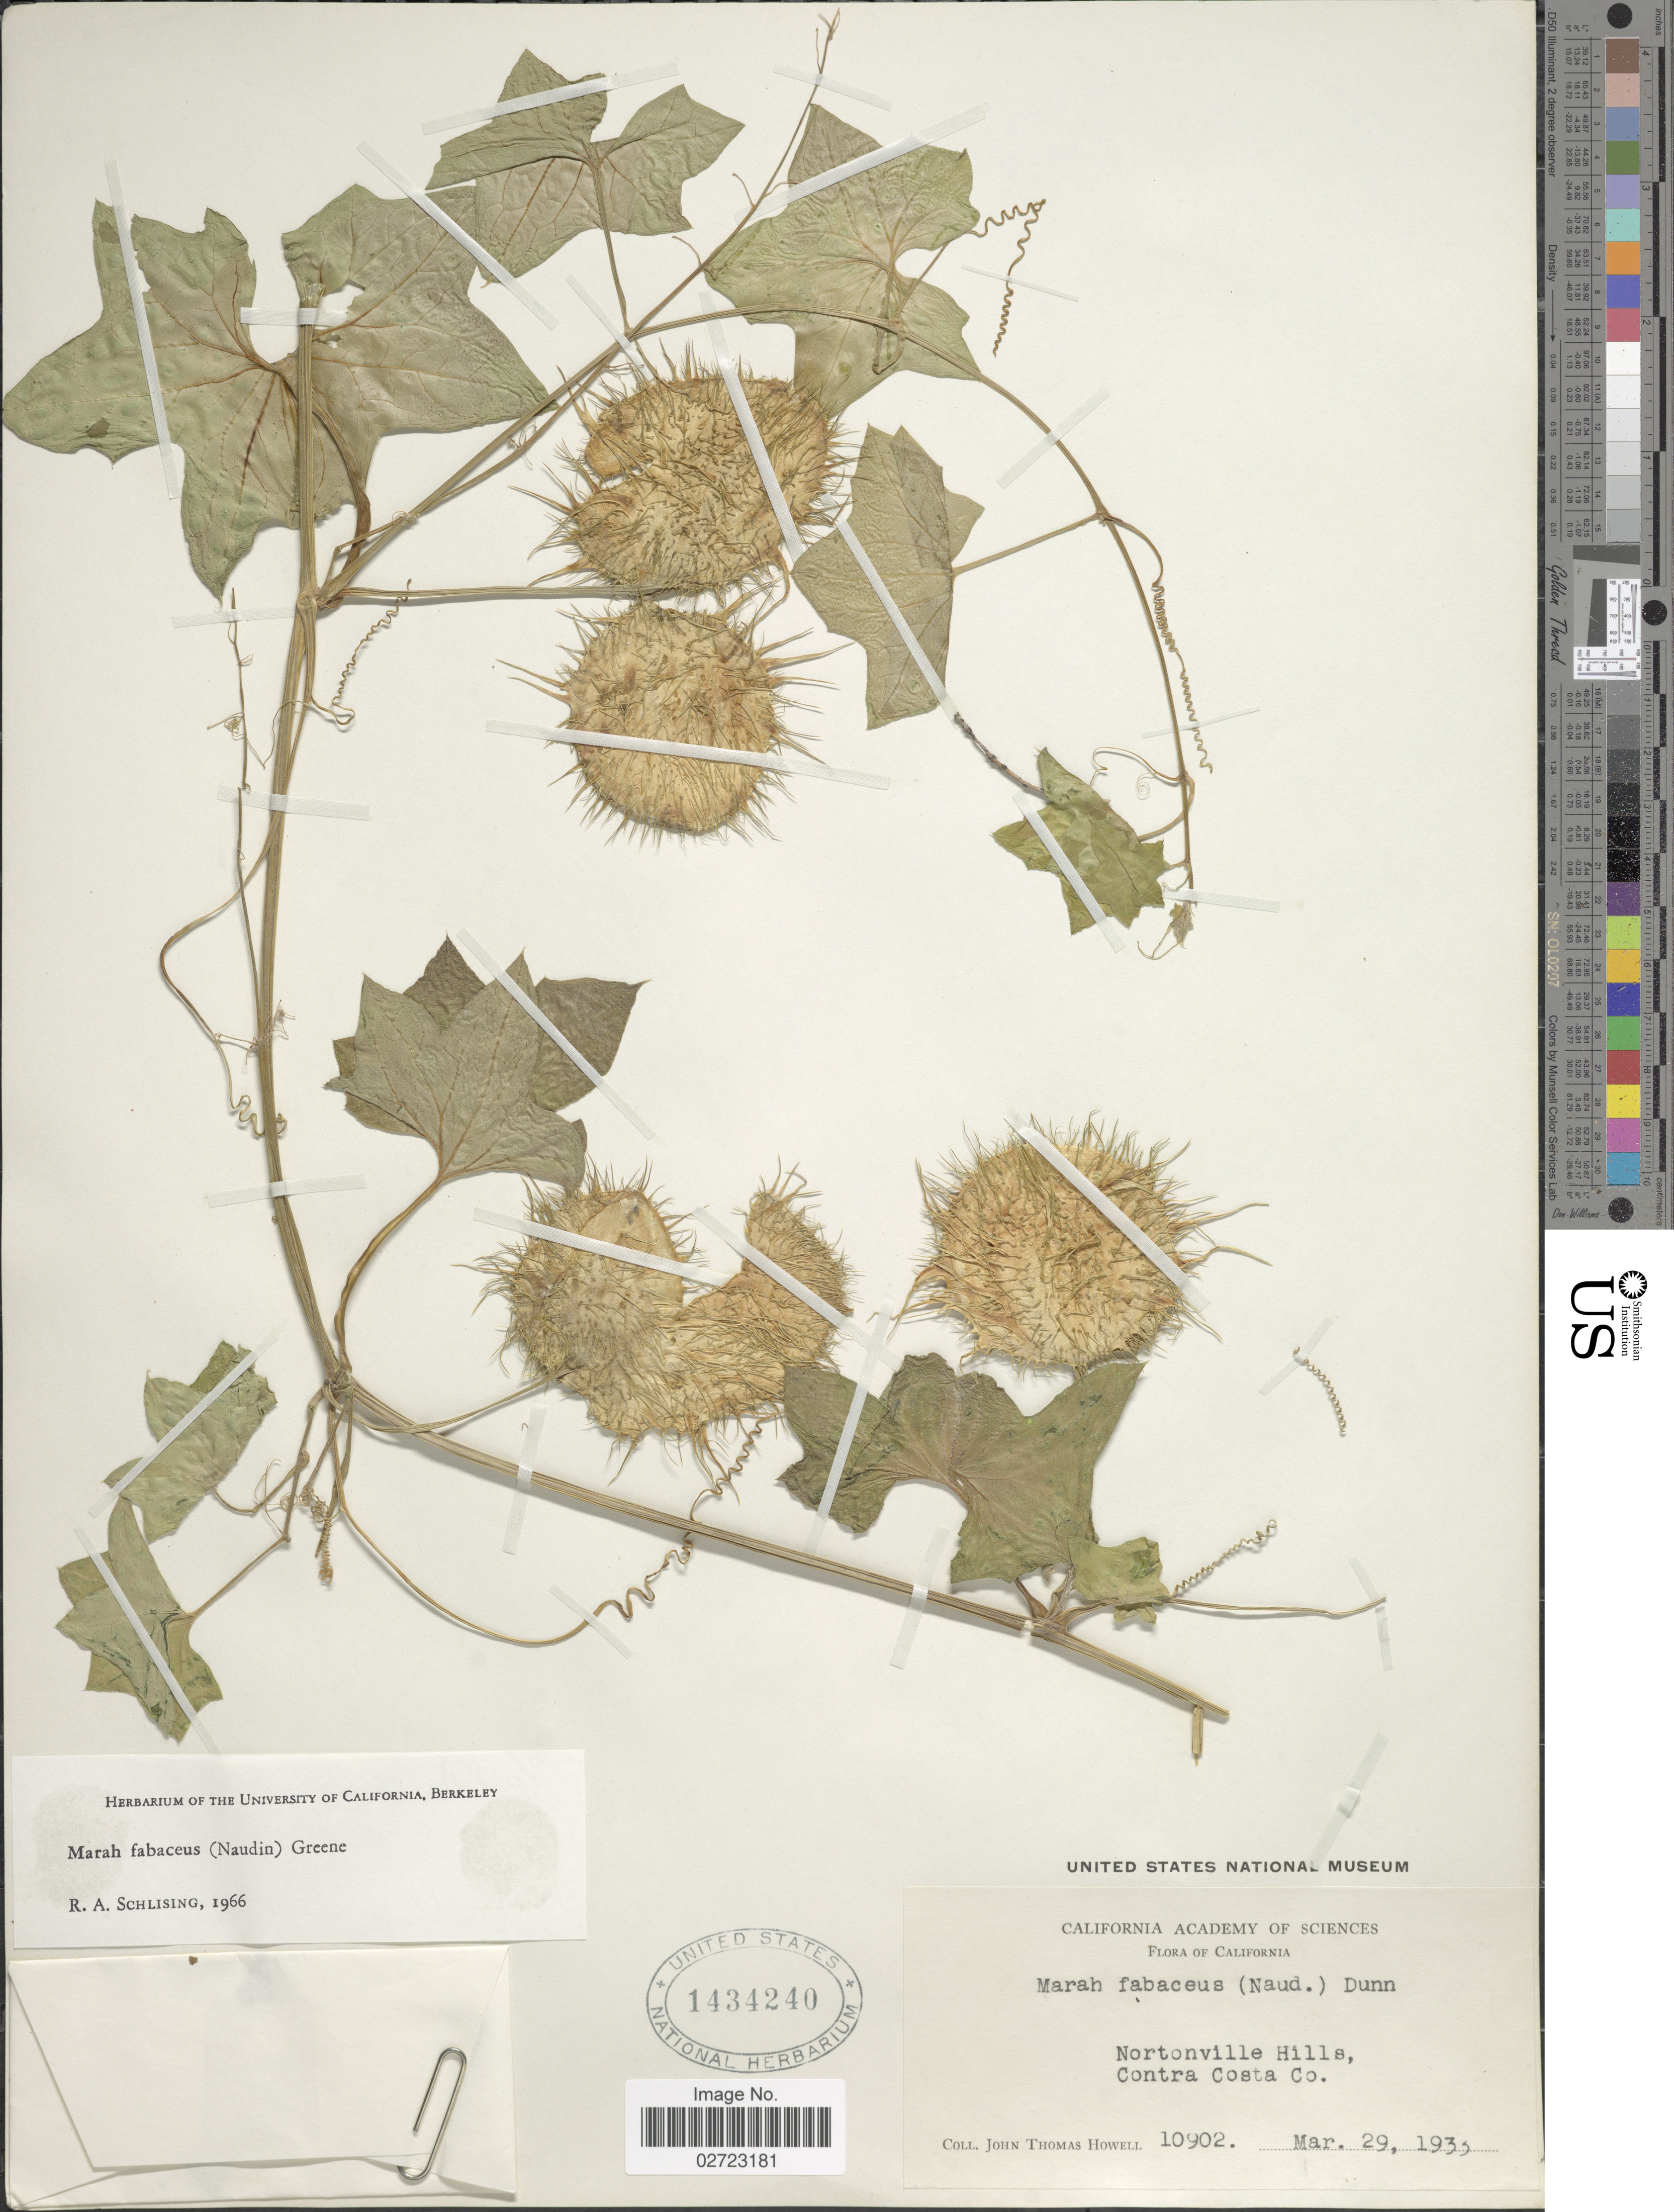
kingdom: Plantae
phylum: Tracheophyta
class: Magnoliopsida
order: Cucurbitales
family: Cucurbitaceae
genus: Marah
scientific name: Marah fabacea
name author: (Naudin) Greene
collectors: J. T. Howell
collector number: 10902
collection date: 1933-03-29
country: United States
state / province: California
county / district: Contra Costa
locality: Nortonville Hills, Contra Costa Co.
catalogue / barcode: US 1434240